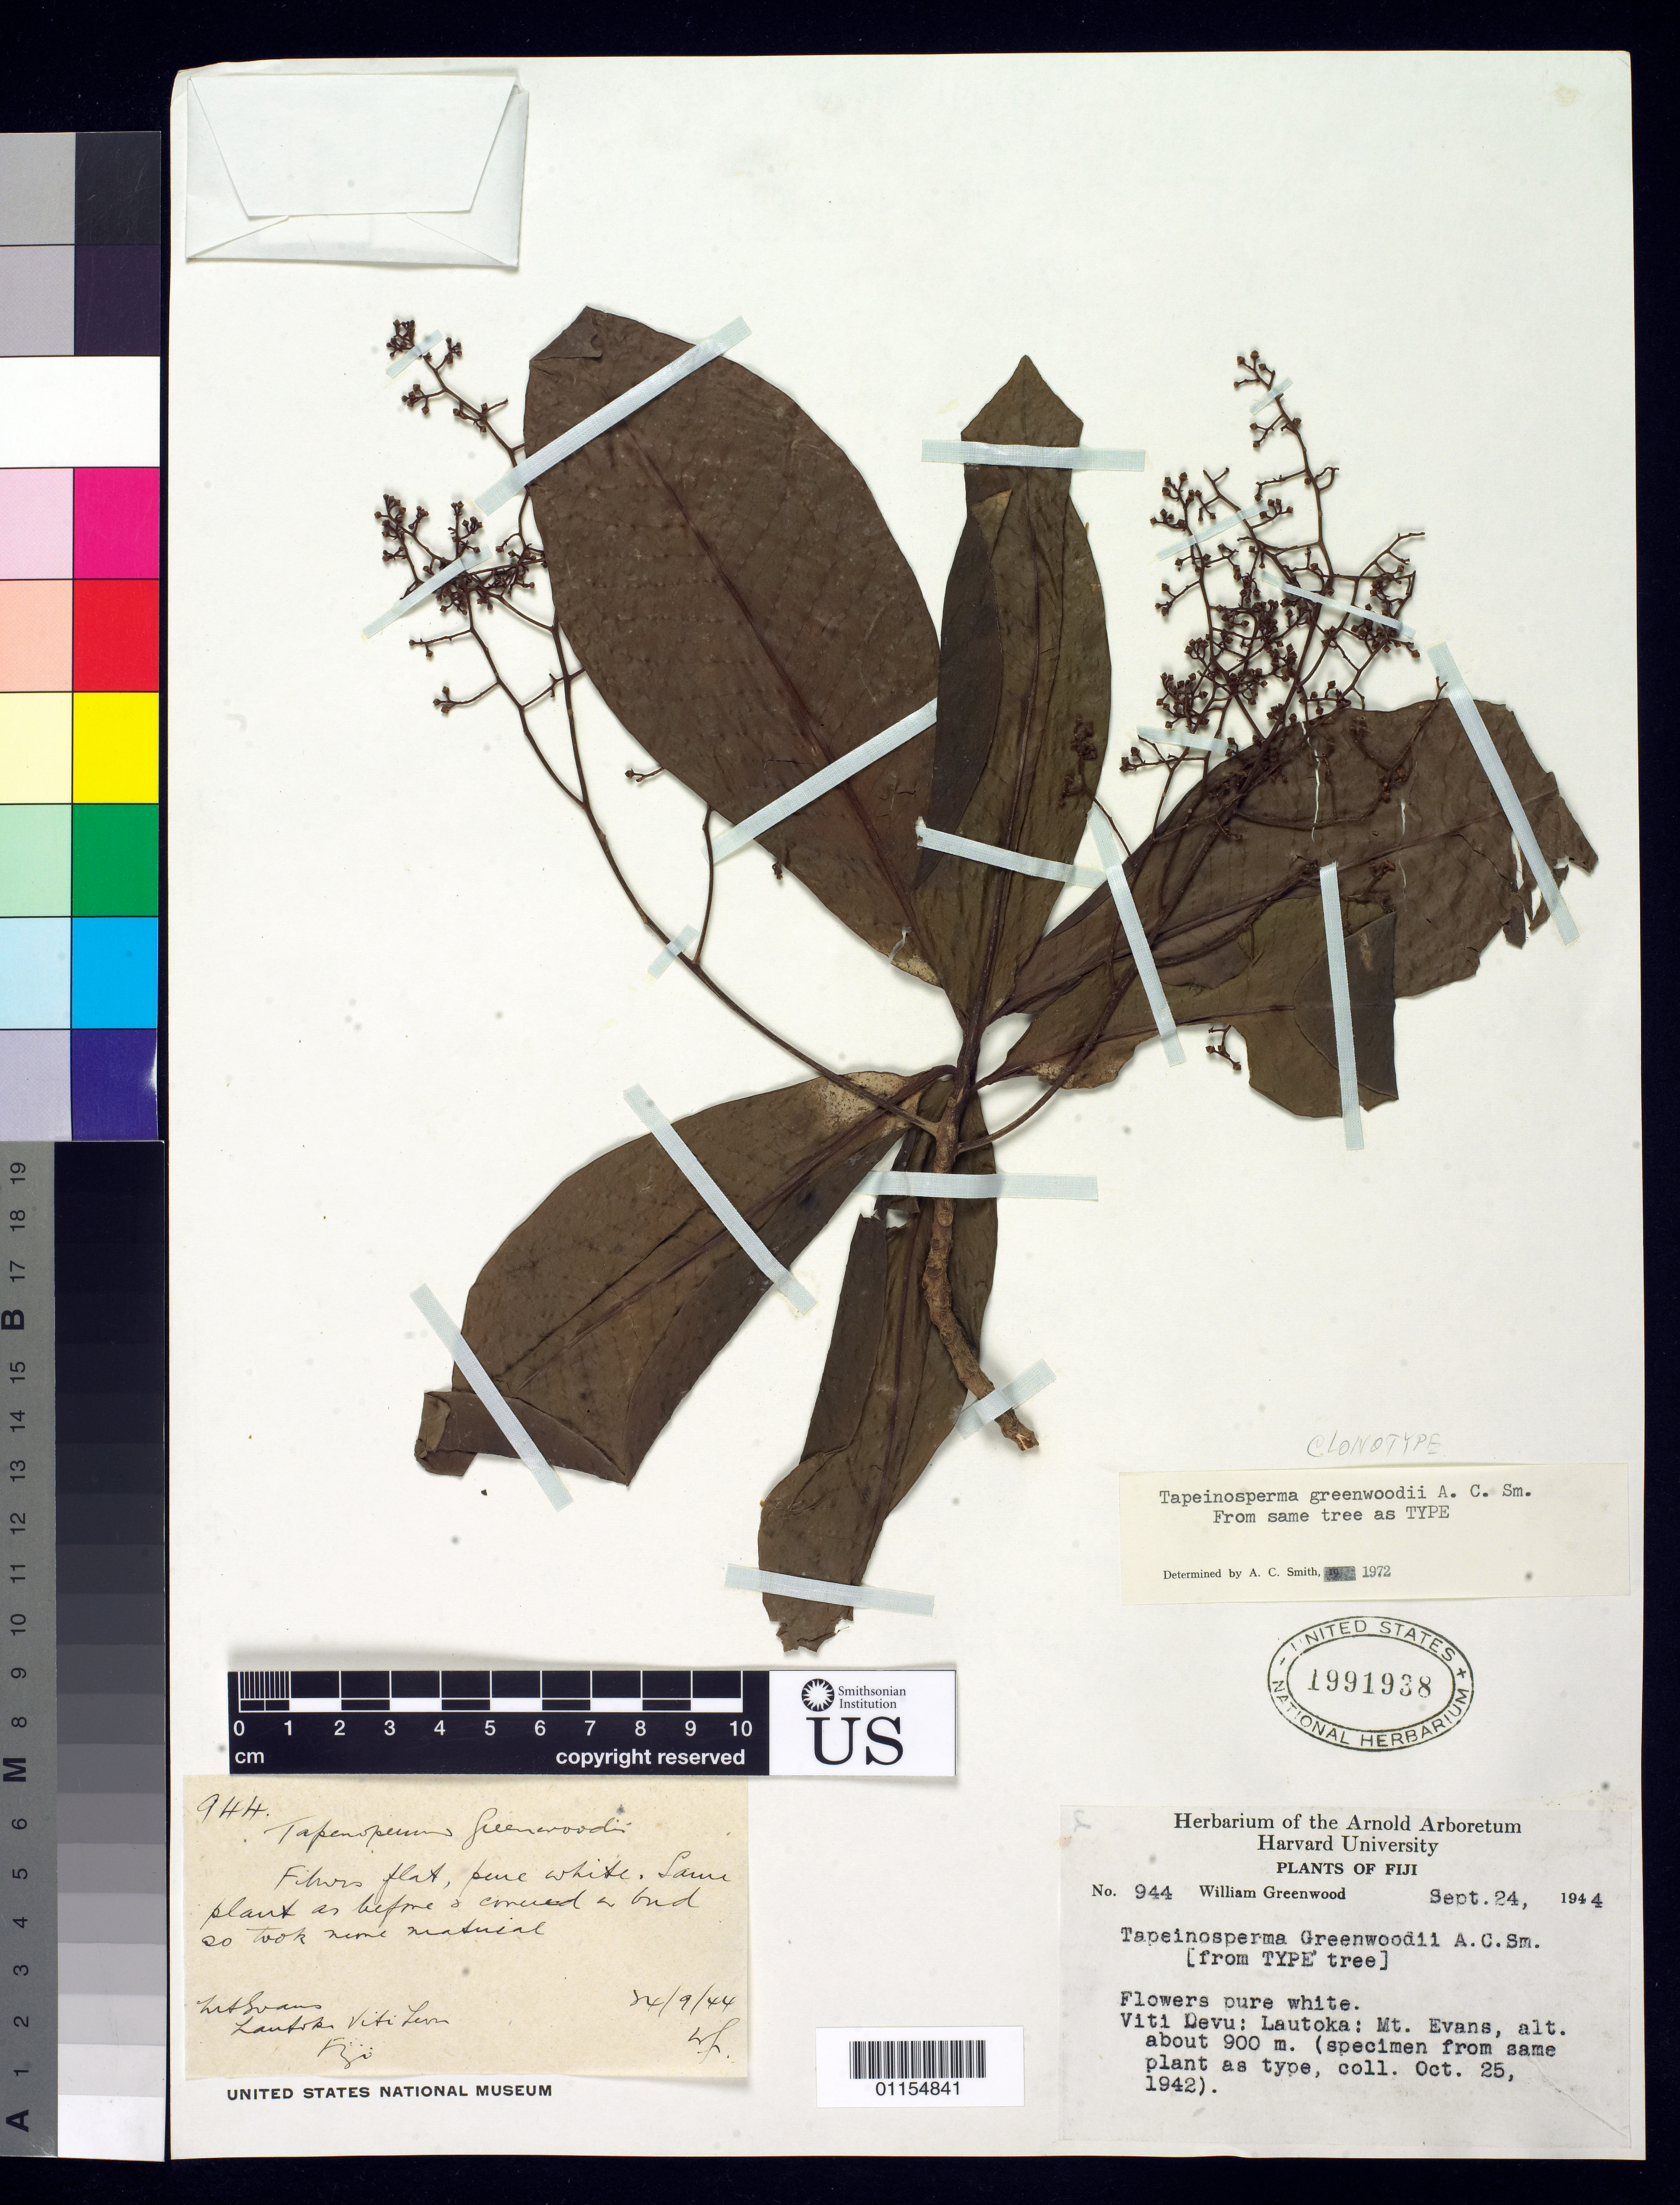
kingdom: Plantae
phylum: Tracheophyta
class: Magnoliopsida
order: Ericales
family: Primulaceae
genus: Tapeinosperma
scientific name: Tapeinosperma greenwoodii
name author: A.C. Sm.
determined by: Smith, A. C.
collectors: W. Greenwood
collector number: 944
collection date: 1944-09-24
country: Fiji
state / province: Western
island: Viti Levu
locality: Lautoka; Mt. Evans,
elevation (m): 900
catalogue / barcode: US 1991938